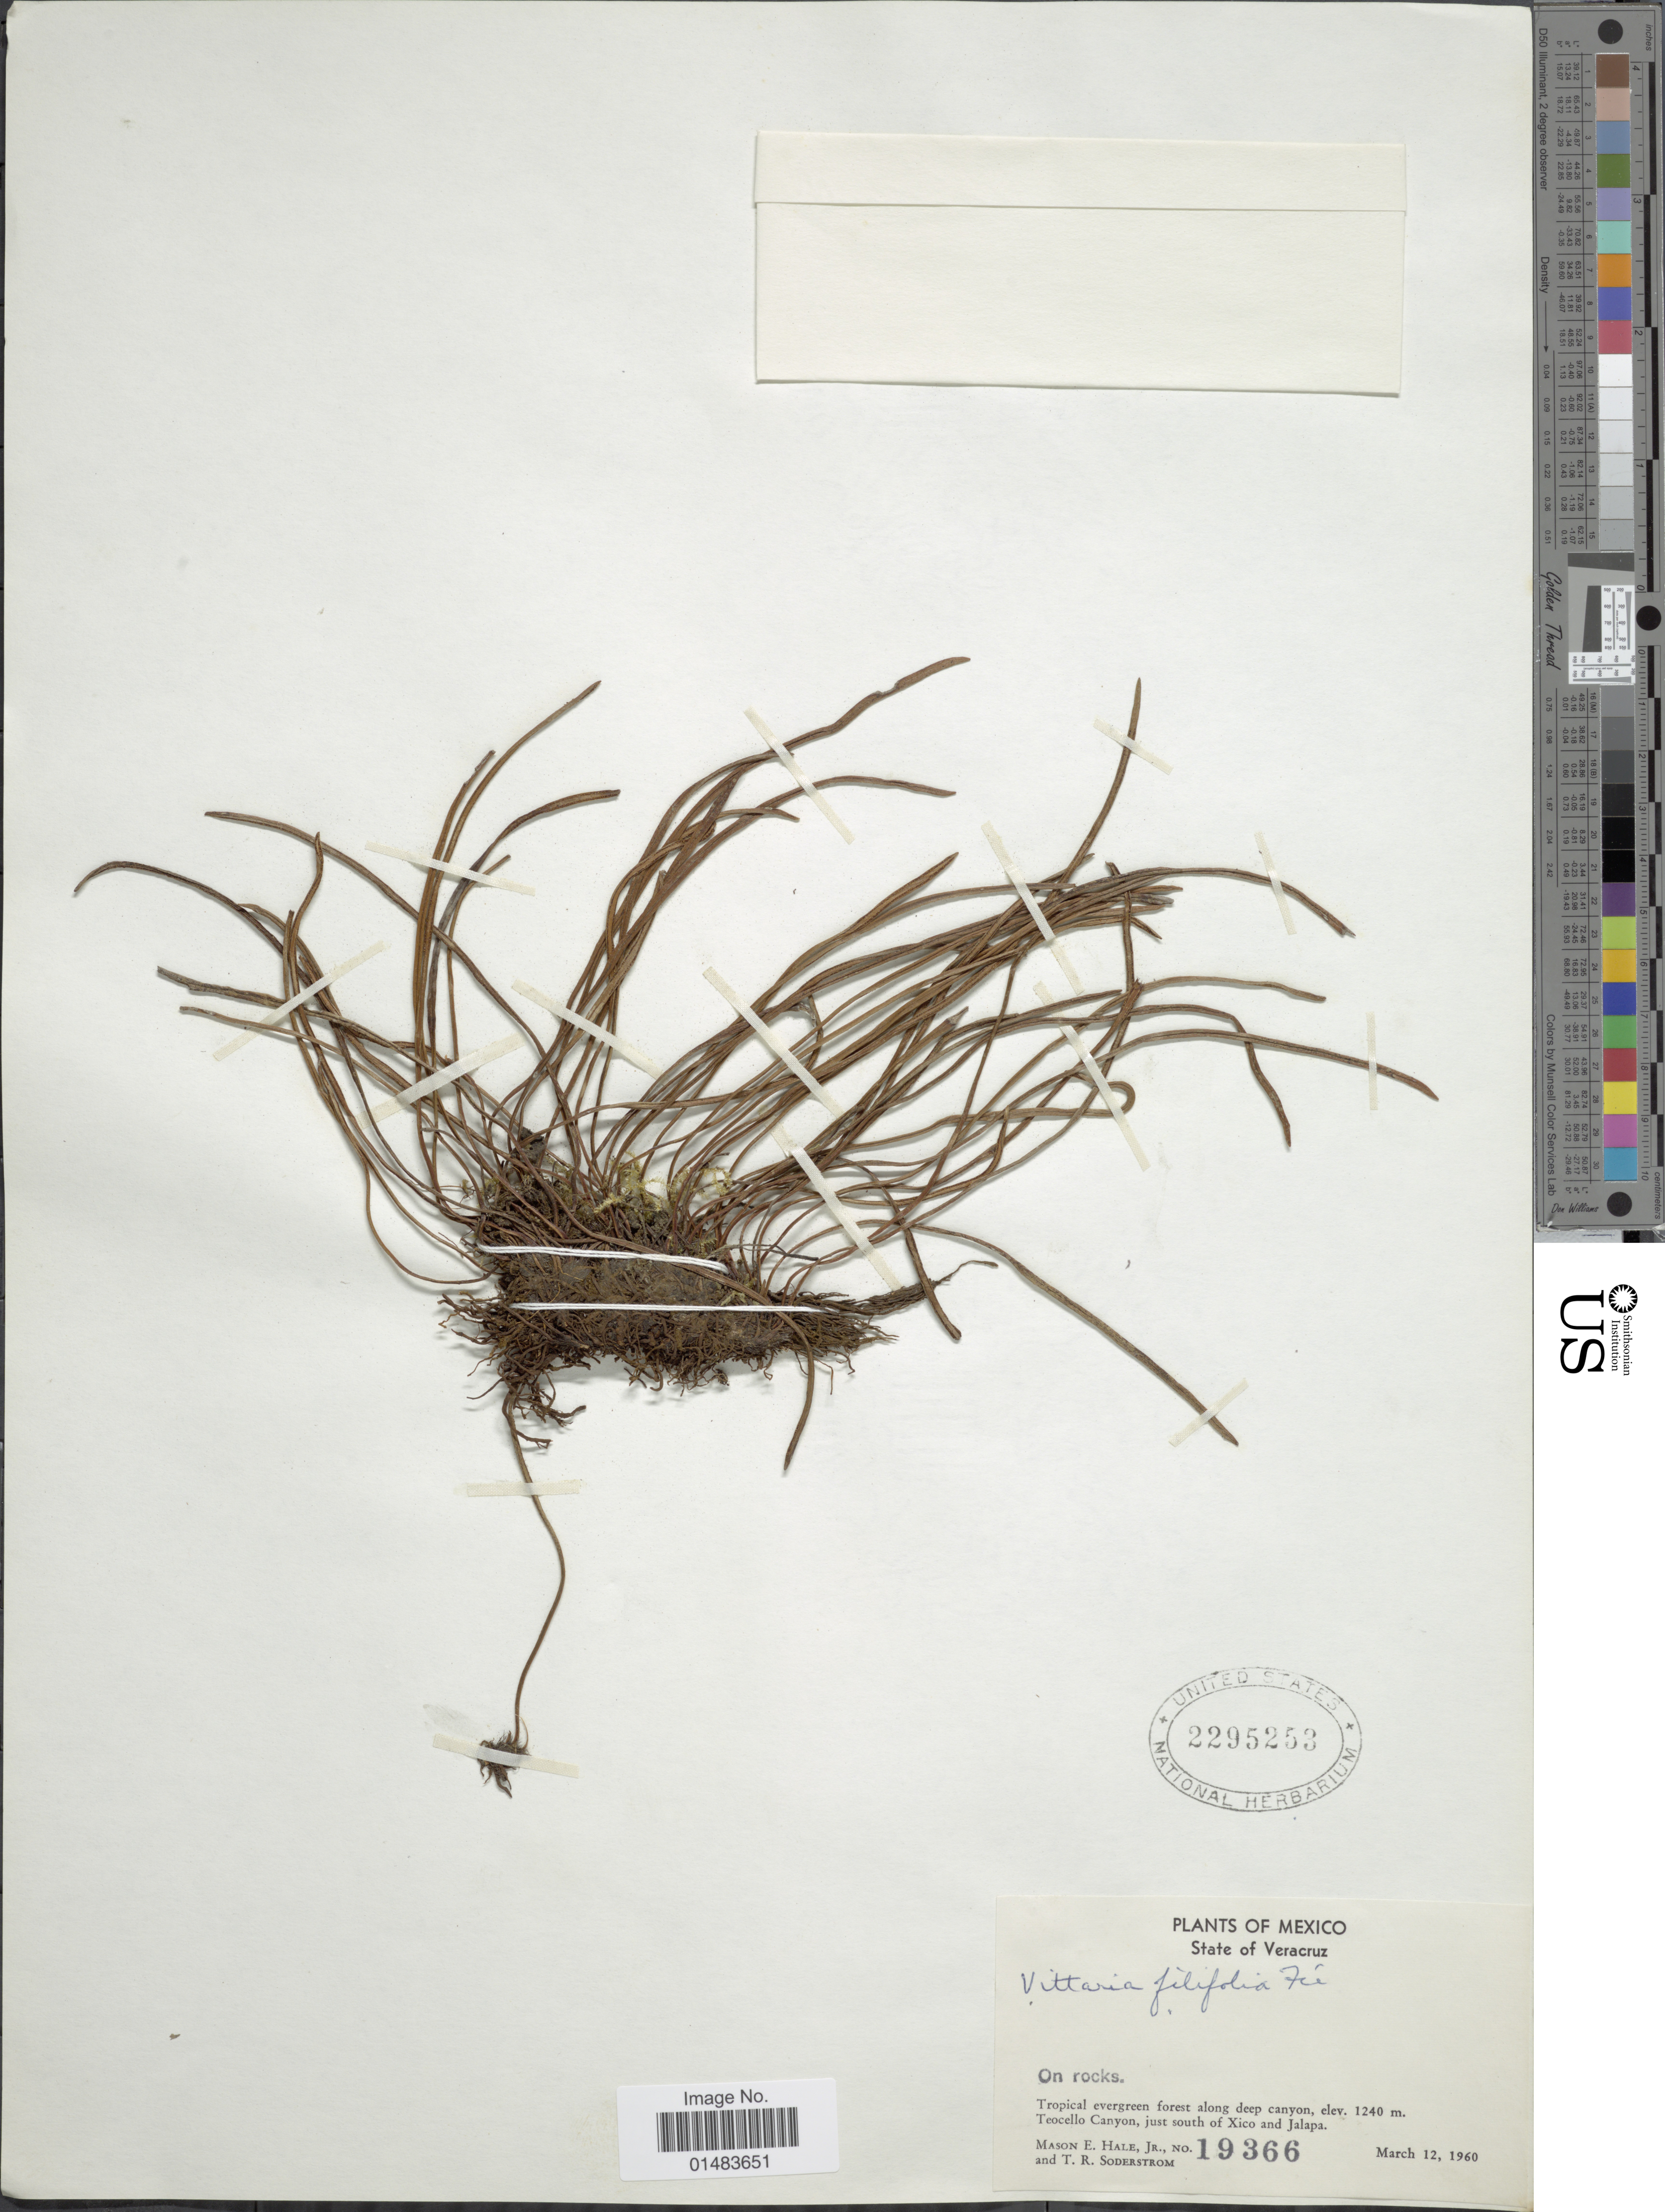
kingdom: Plantae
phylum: Tracheophyta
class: Polypodiopsida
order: Polypodiales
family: Pteridaceae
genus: Vittaria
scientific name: Vittaria graminifolia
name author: Kaulf.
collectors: M. Hale & T. R. Soderstrom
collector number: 19366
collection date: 1960-03-12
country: Mexico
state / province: Veracruz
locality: Mexico, On rocks, Tropcial evergreen forest along deep canyon, Teocello Canyon, just south of Xico and Jalapa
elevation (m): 1240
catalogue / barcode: US 2295253